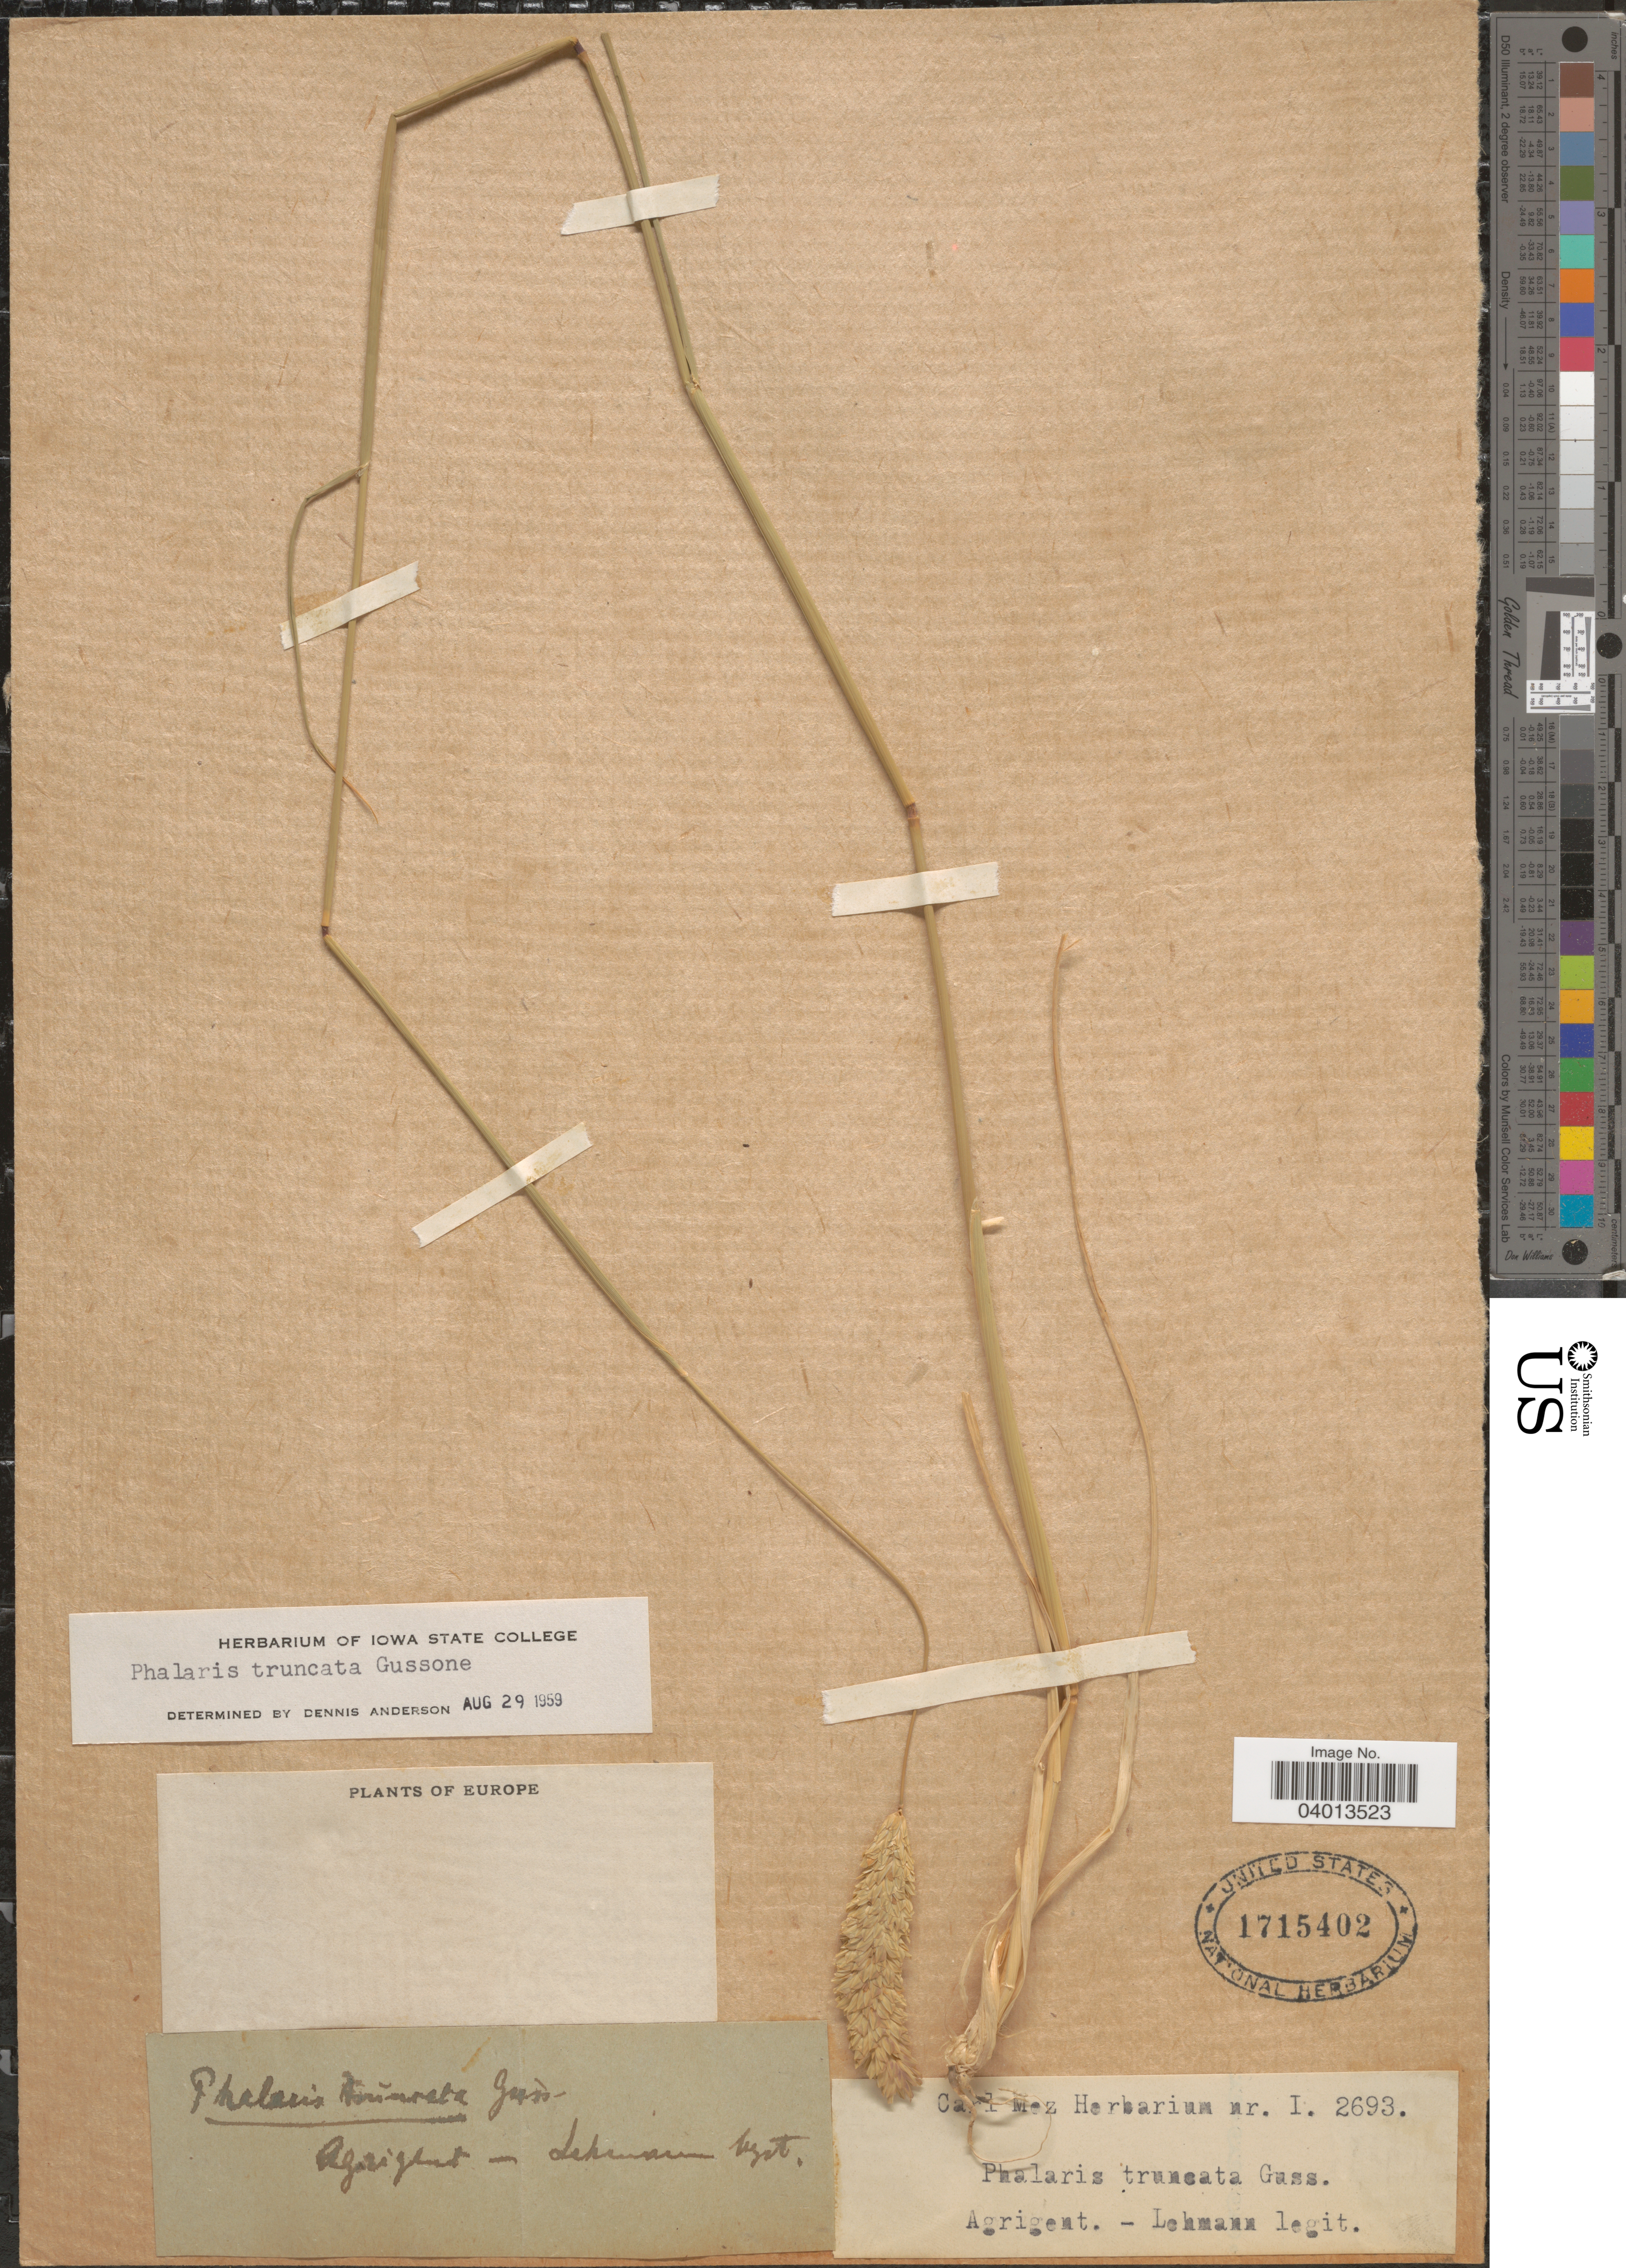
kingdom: Plantae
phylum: Tracheophyta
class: Liliopsida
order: Poales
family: Poaceae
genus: Phalaris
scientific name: Phalaris truncata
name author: Gussone ex Bertol.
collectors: -. Lehmann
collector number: I.2693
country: Italy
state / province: Siciliana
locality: Agrigent. Europe.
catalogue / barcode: US 1715402